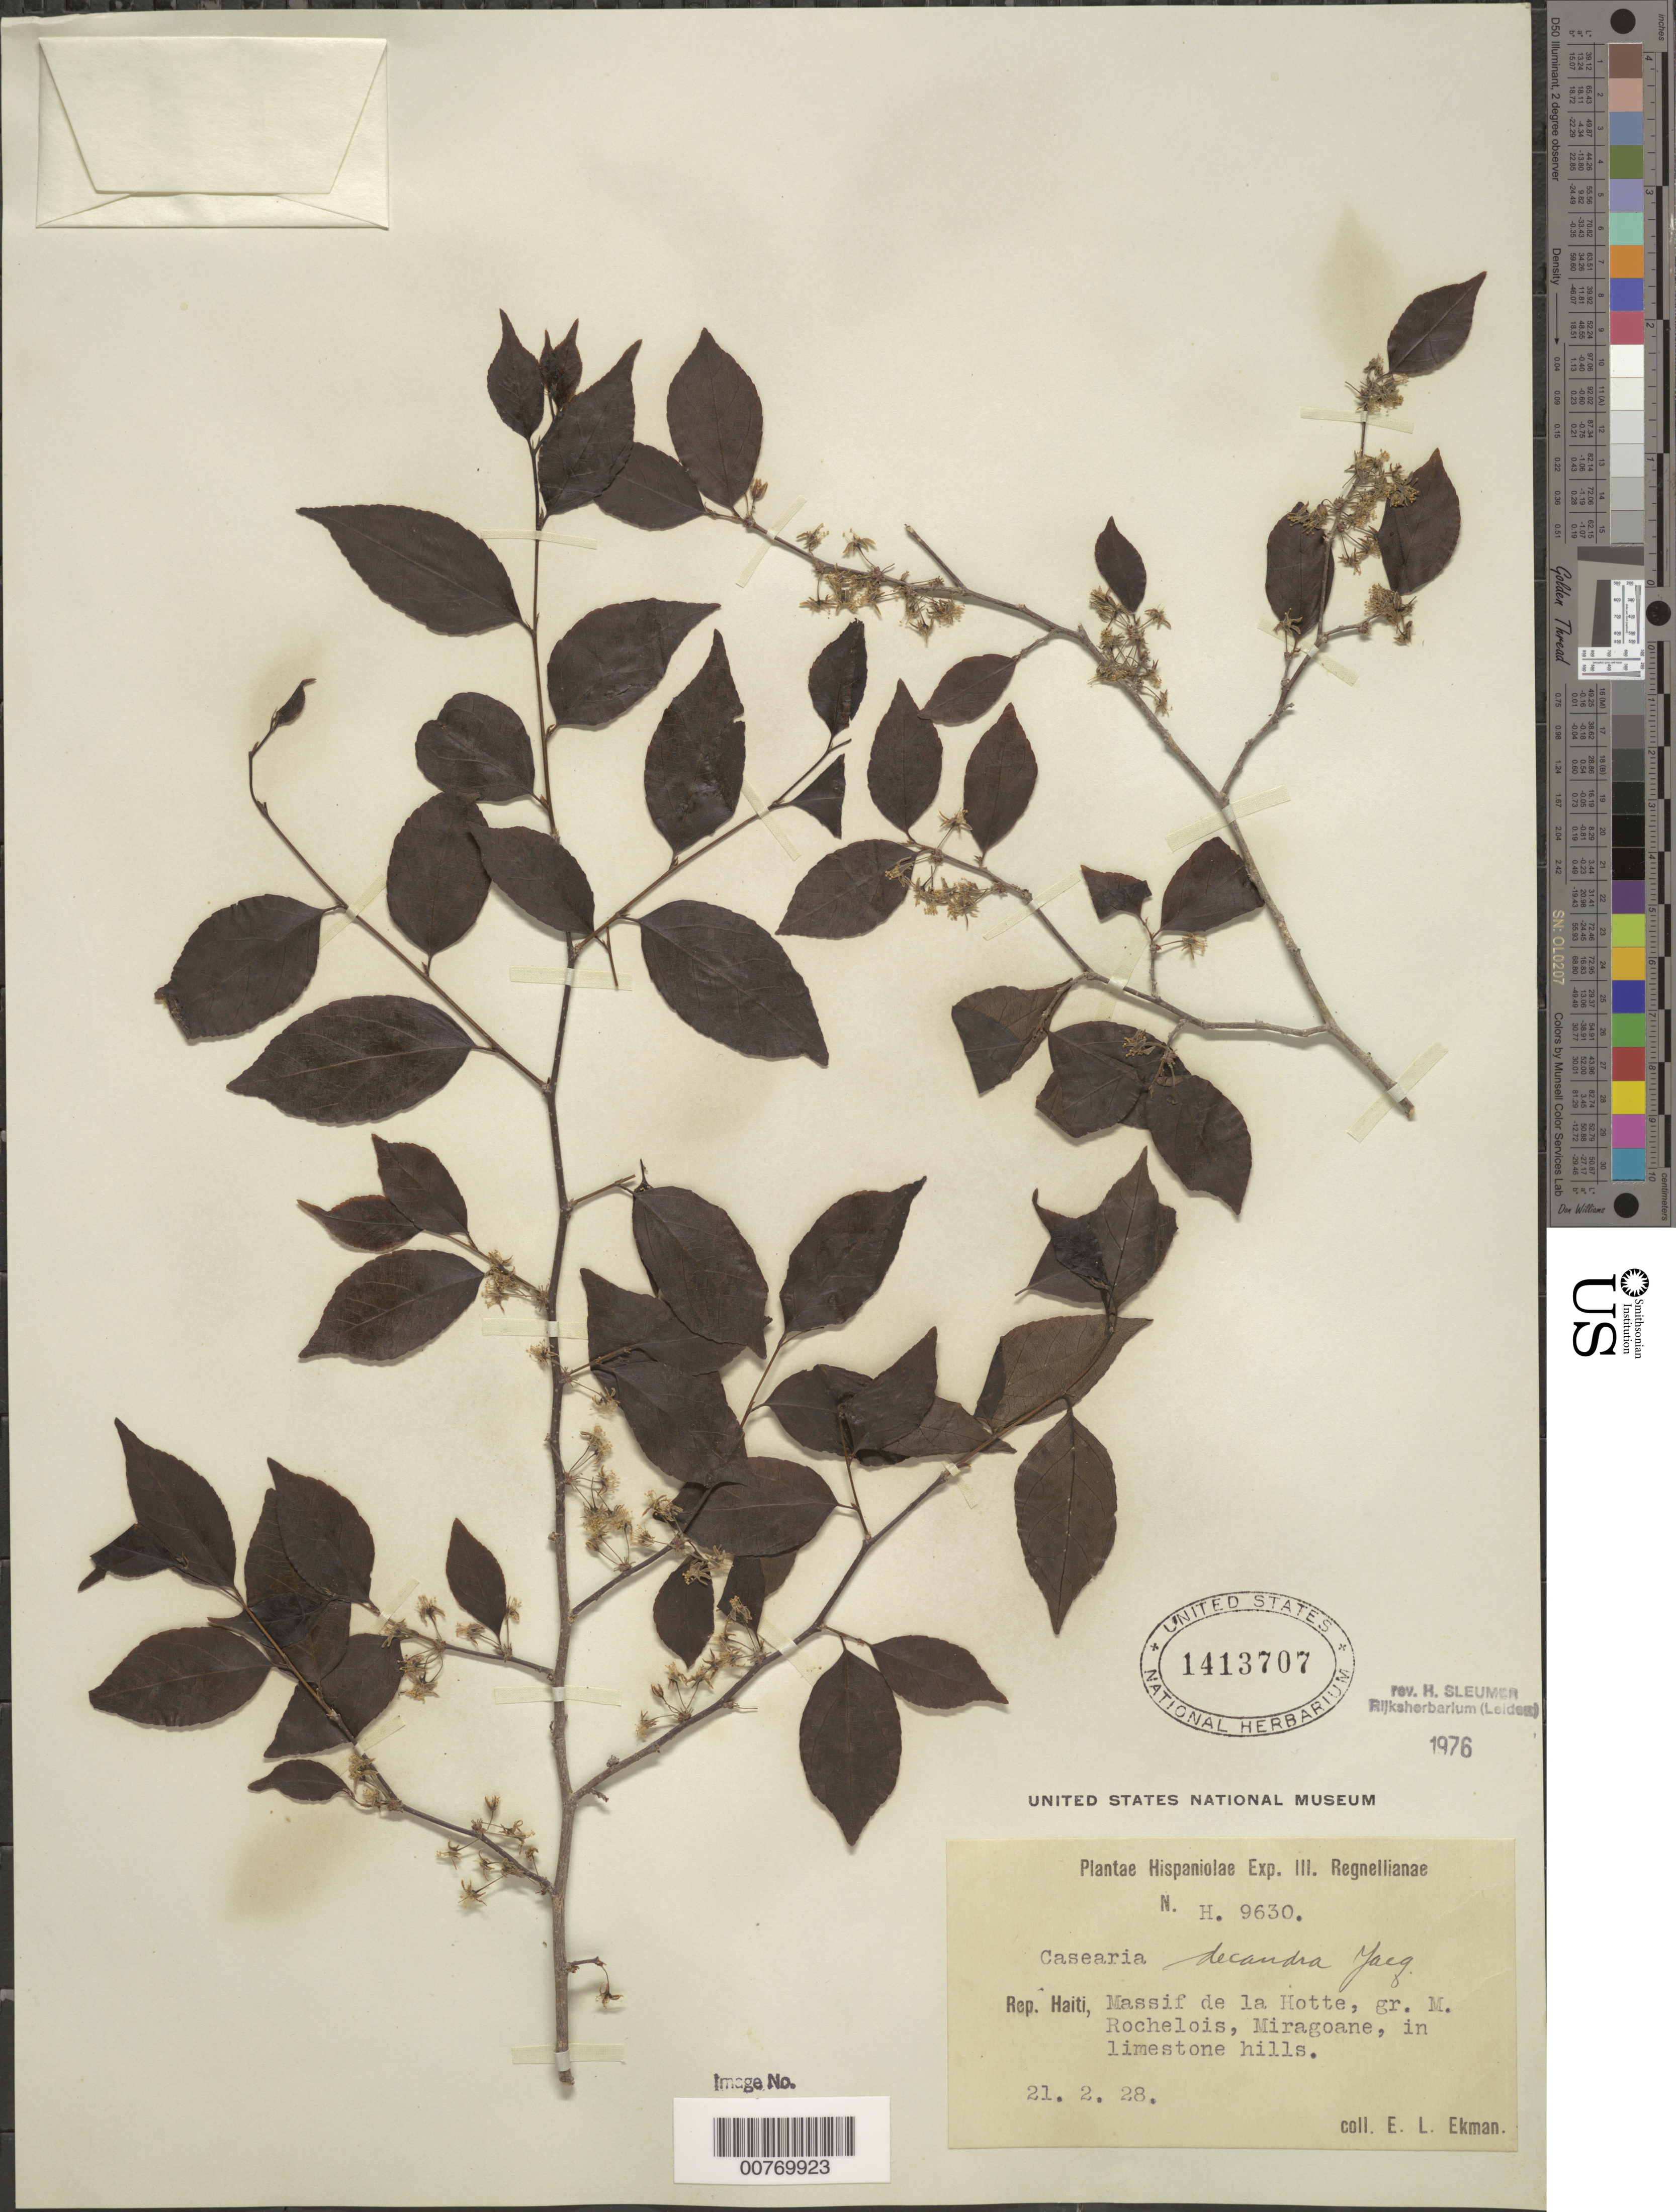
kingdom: Plantae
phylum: Tracheophyta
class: Magnoliopsida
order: Malpighiales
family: Salicaceae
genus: Casearia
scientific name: Casearia decandra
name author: Jacq.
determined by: Sleumer, H. O.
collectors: E. L. Ekman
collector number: H 9630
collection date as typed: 21 Feb 1928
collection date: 1928-02-21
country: Haiti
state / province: Sud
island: Hispaniola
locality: Massif de la Hotte, gr. M. Rochelois, Miragoane.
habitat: In limestone hills.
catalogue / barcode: US 1413707